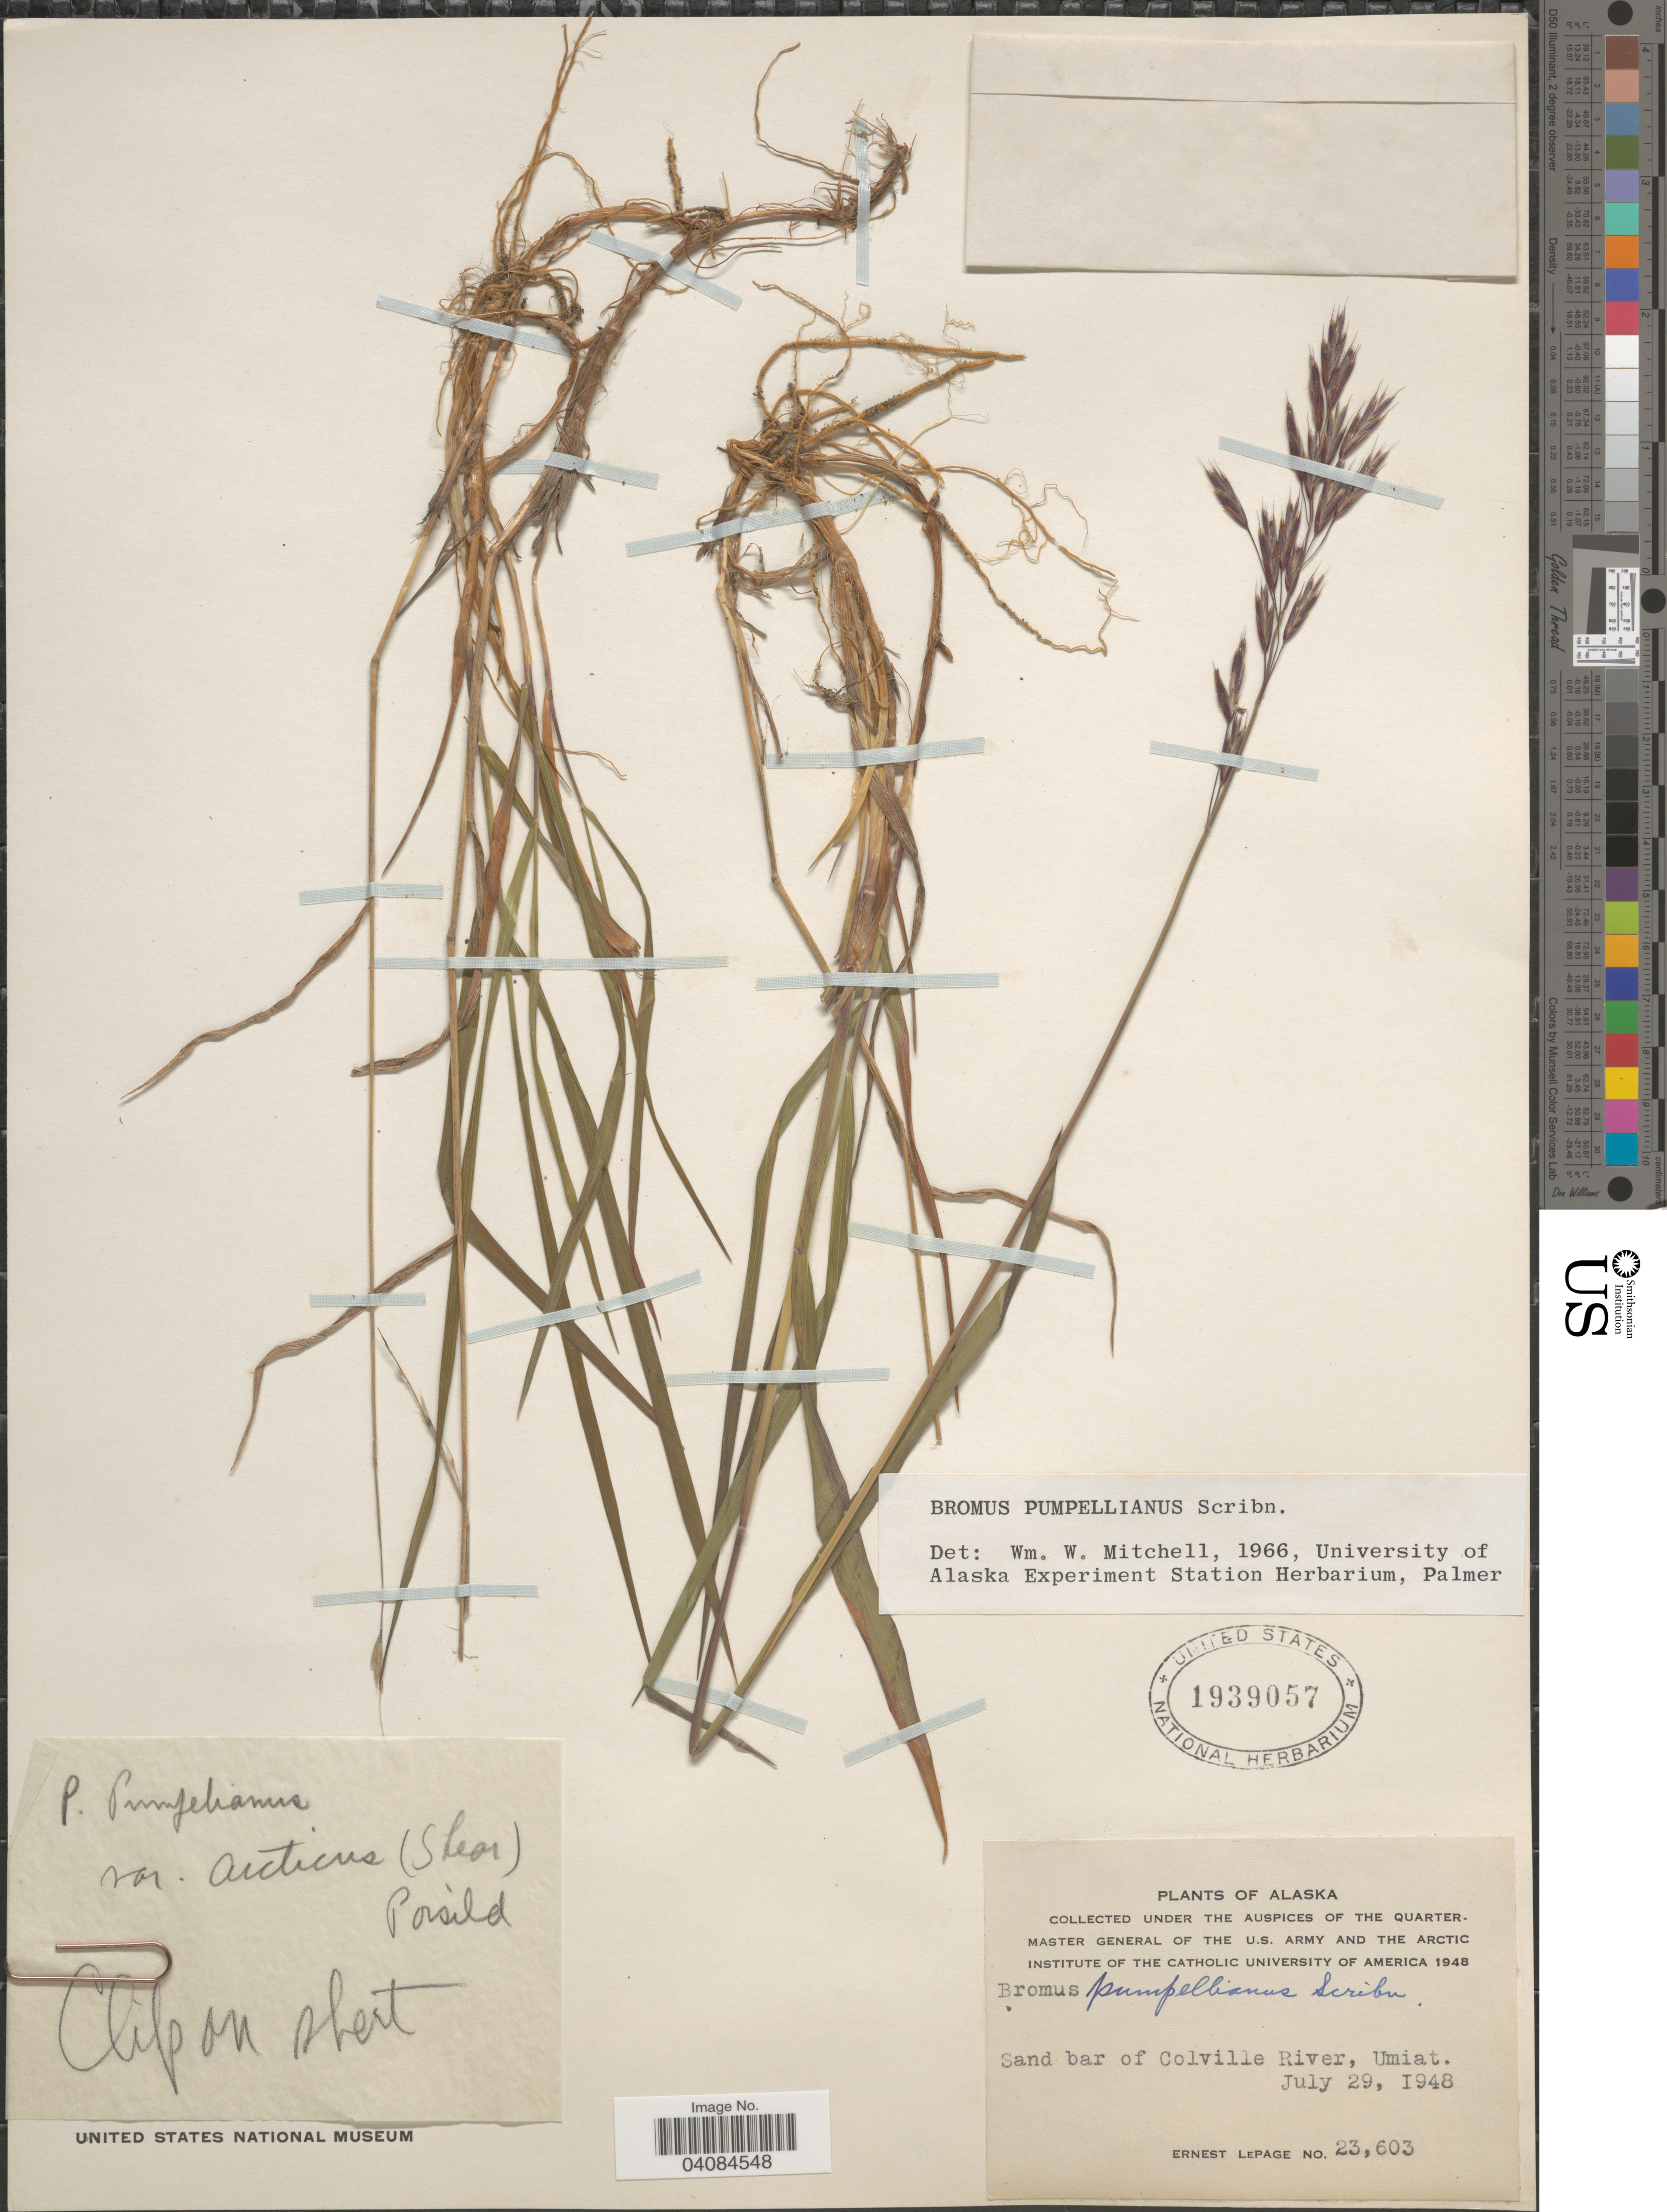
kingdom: Plantae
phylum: Tracheophyta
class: Liliopsida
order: Poales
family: Poaceae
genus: Bromus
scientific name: Bromus pumpellianus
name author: Scribn.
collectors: E. Lepage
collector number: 23603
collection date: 1948-07-29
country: United States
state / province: Alaska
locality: Sand bar of Colville River, Umiat.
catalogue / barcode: US 1939057